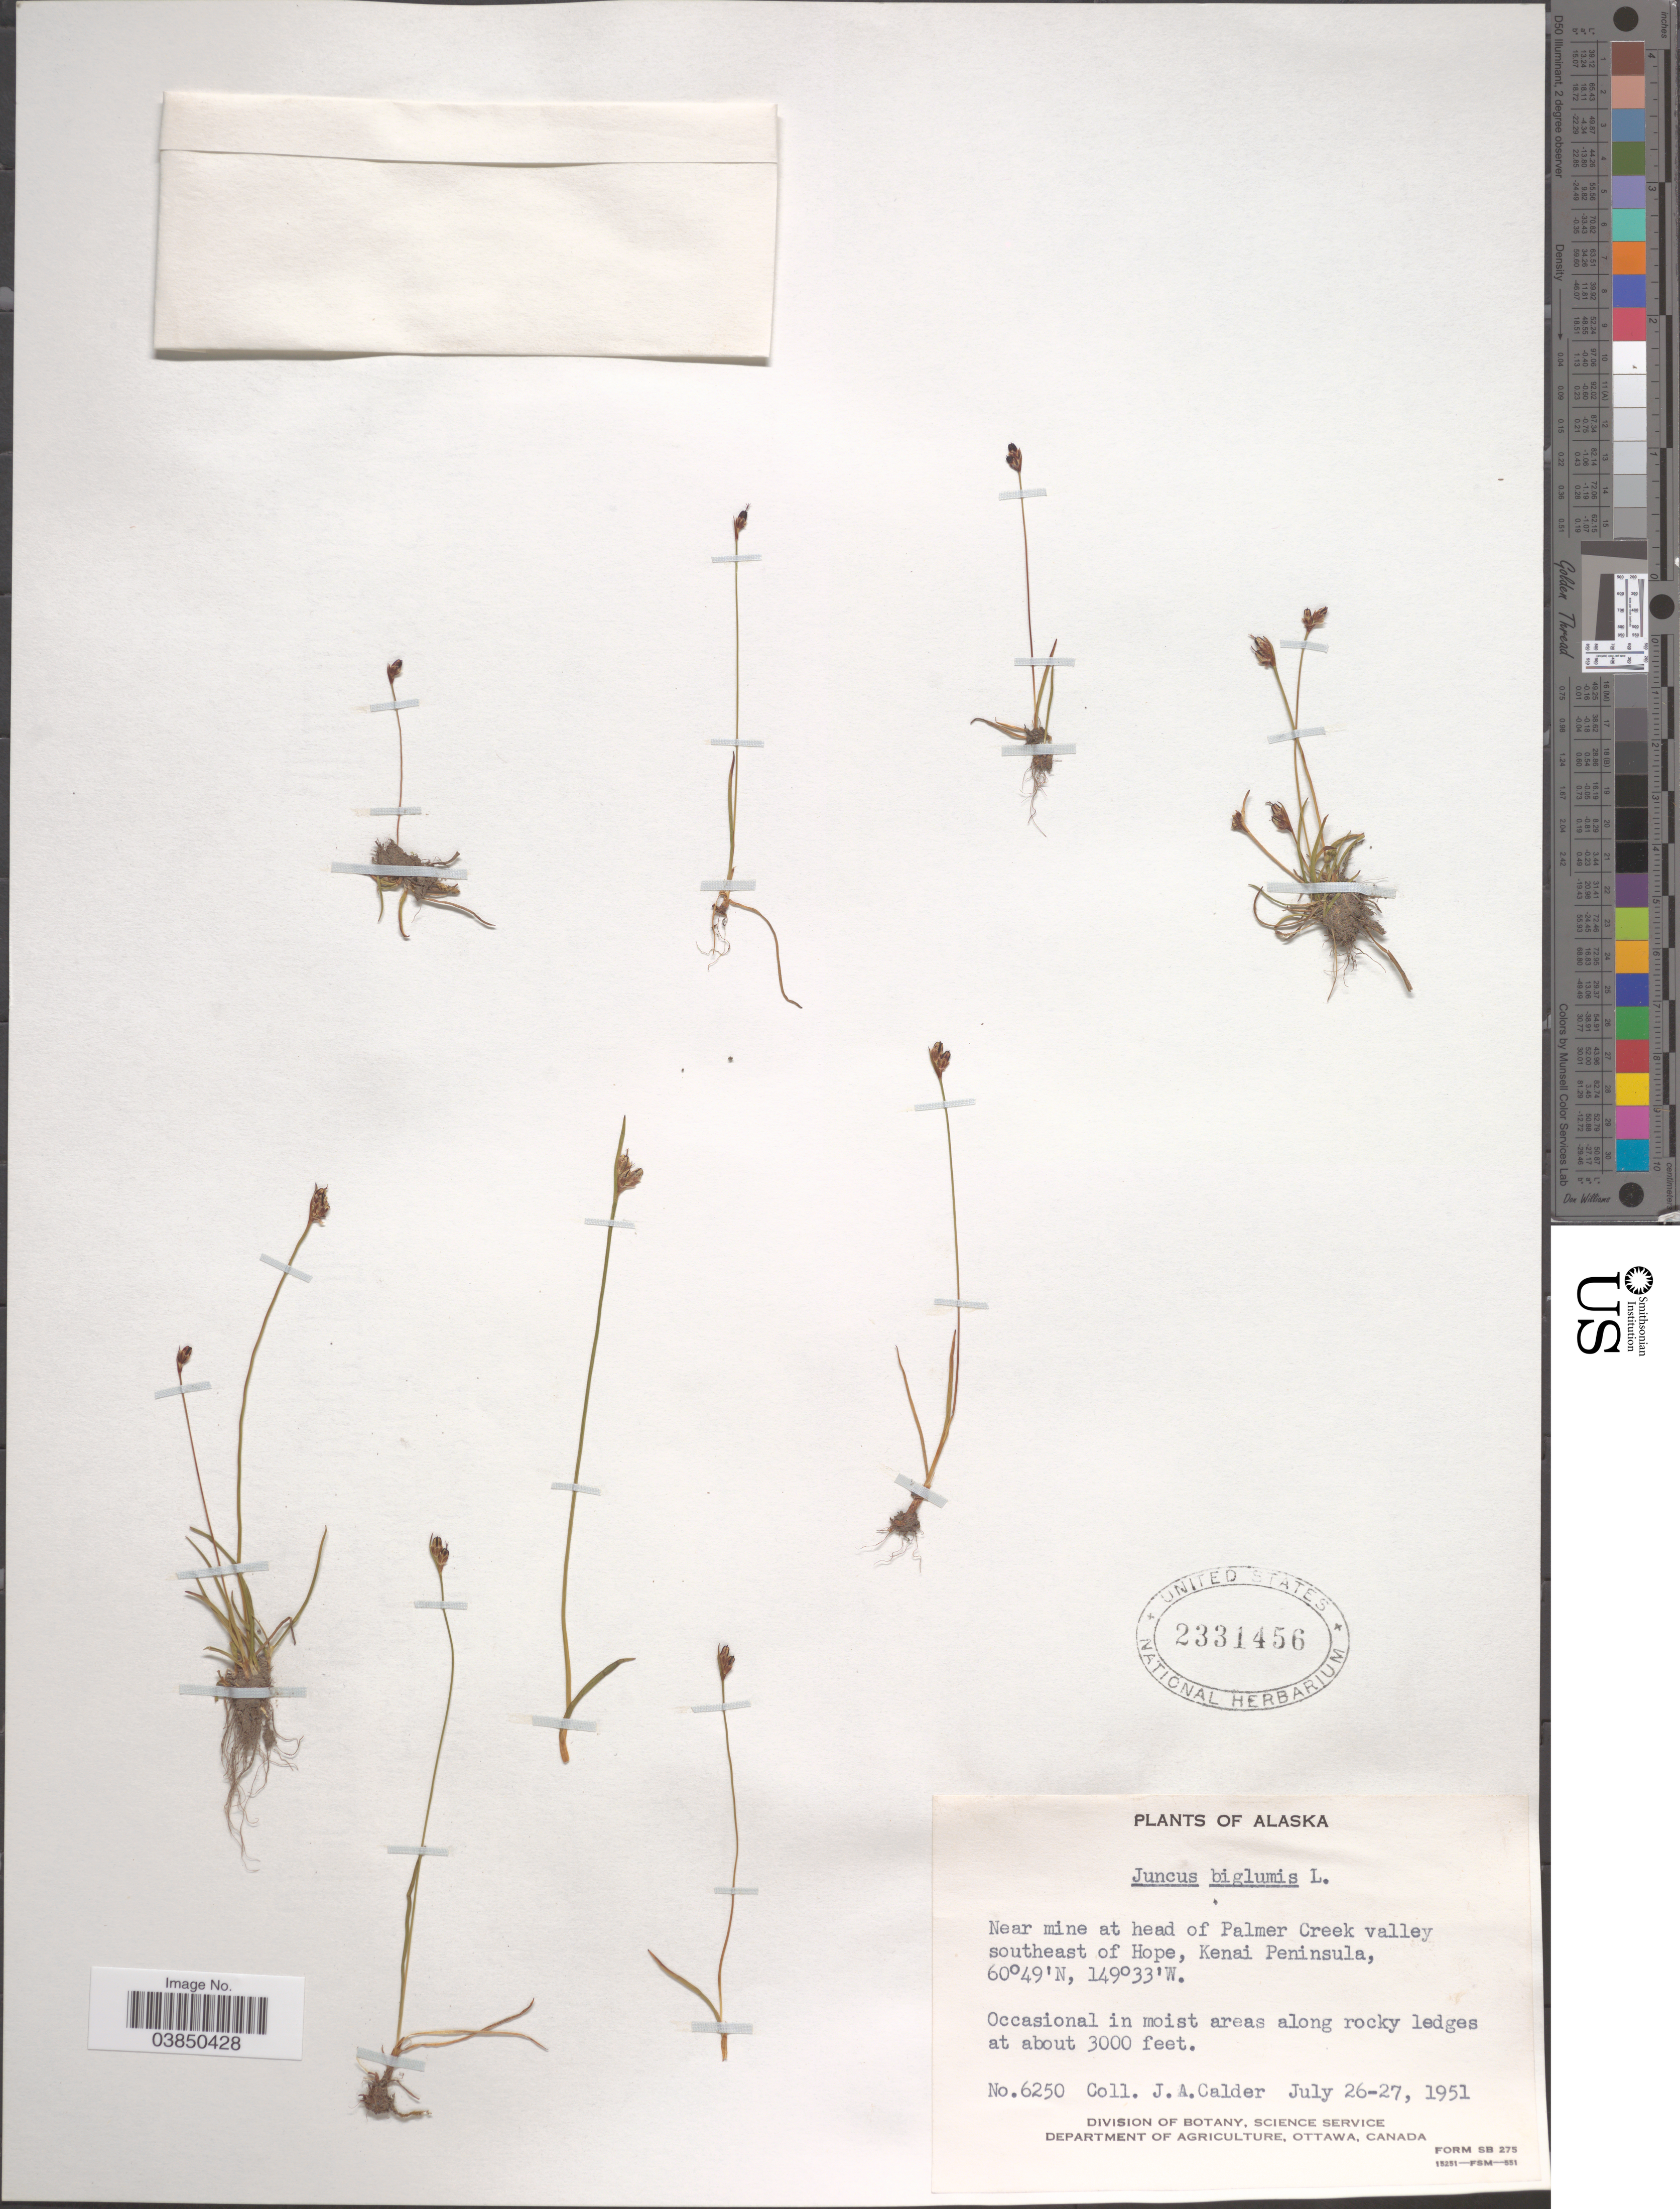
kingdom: Plantae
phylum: Tracheophyta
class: Liliopsida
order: Poales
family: Juncaceae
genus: Juncus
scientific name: Juncus biglumis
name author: L.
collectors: J. A. Calder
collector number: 6250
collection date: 1951-07-26/1951-07-27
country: United States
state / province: Alaska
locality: Near mine at head of Palmer Creek valley southeast of Hope, Kenai Peninsula.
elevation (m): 914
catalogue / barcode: US 2331456